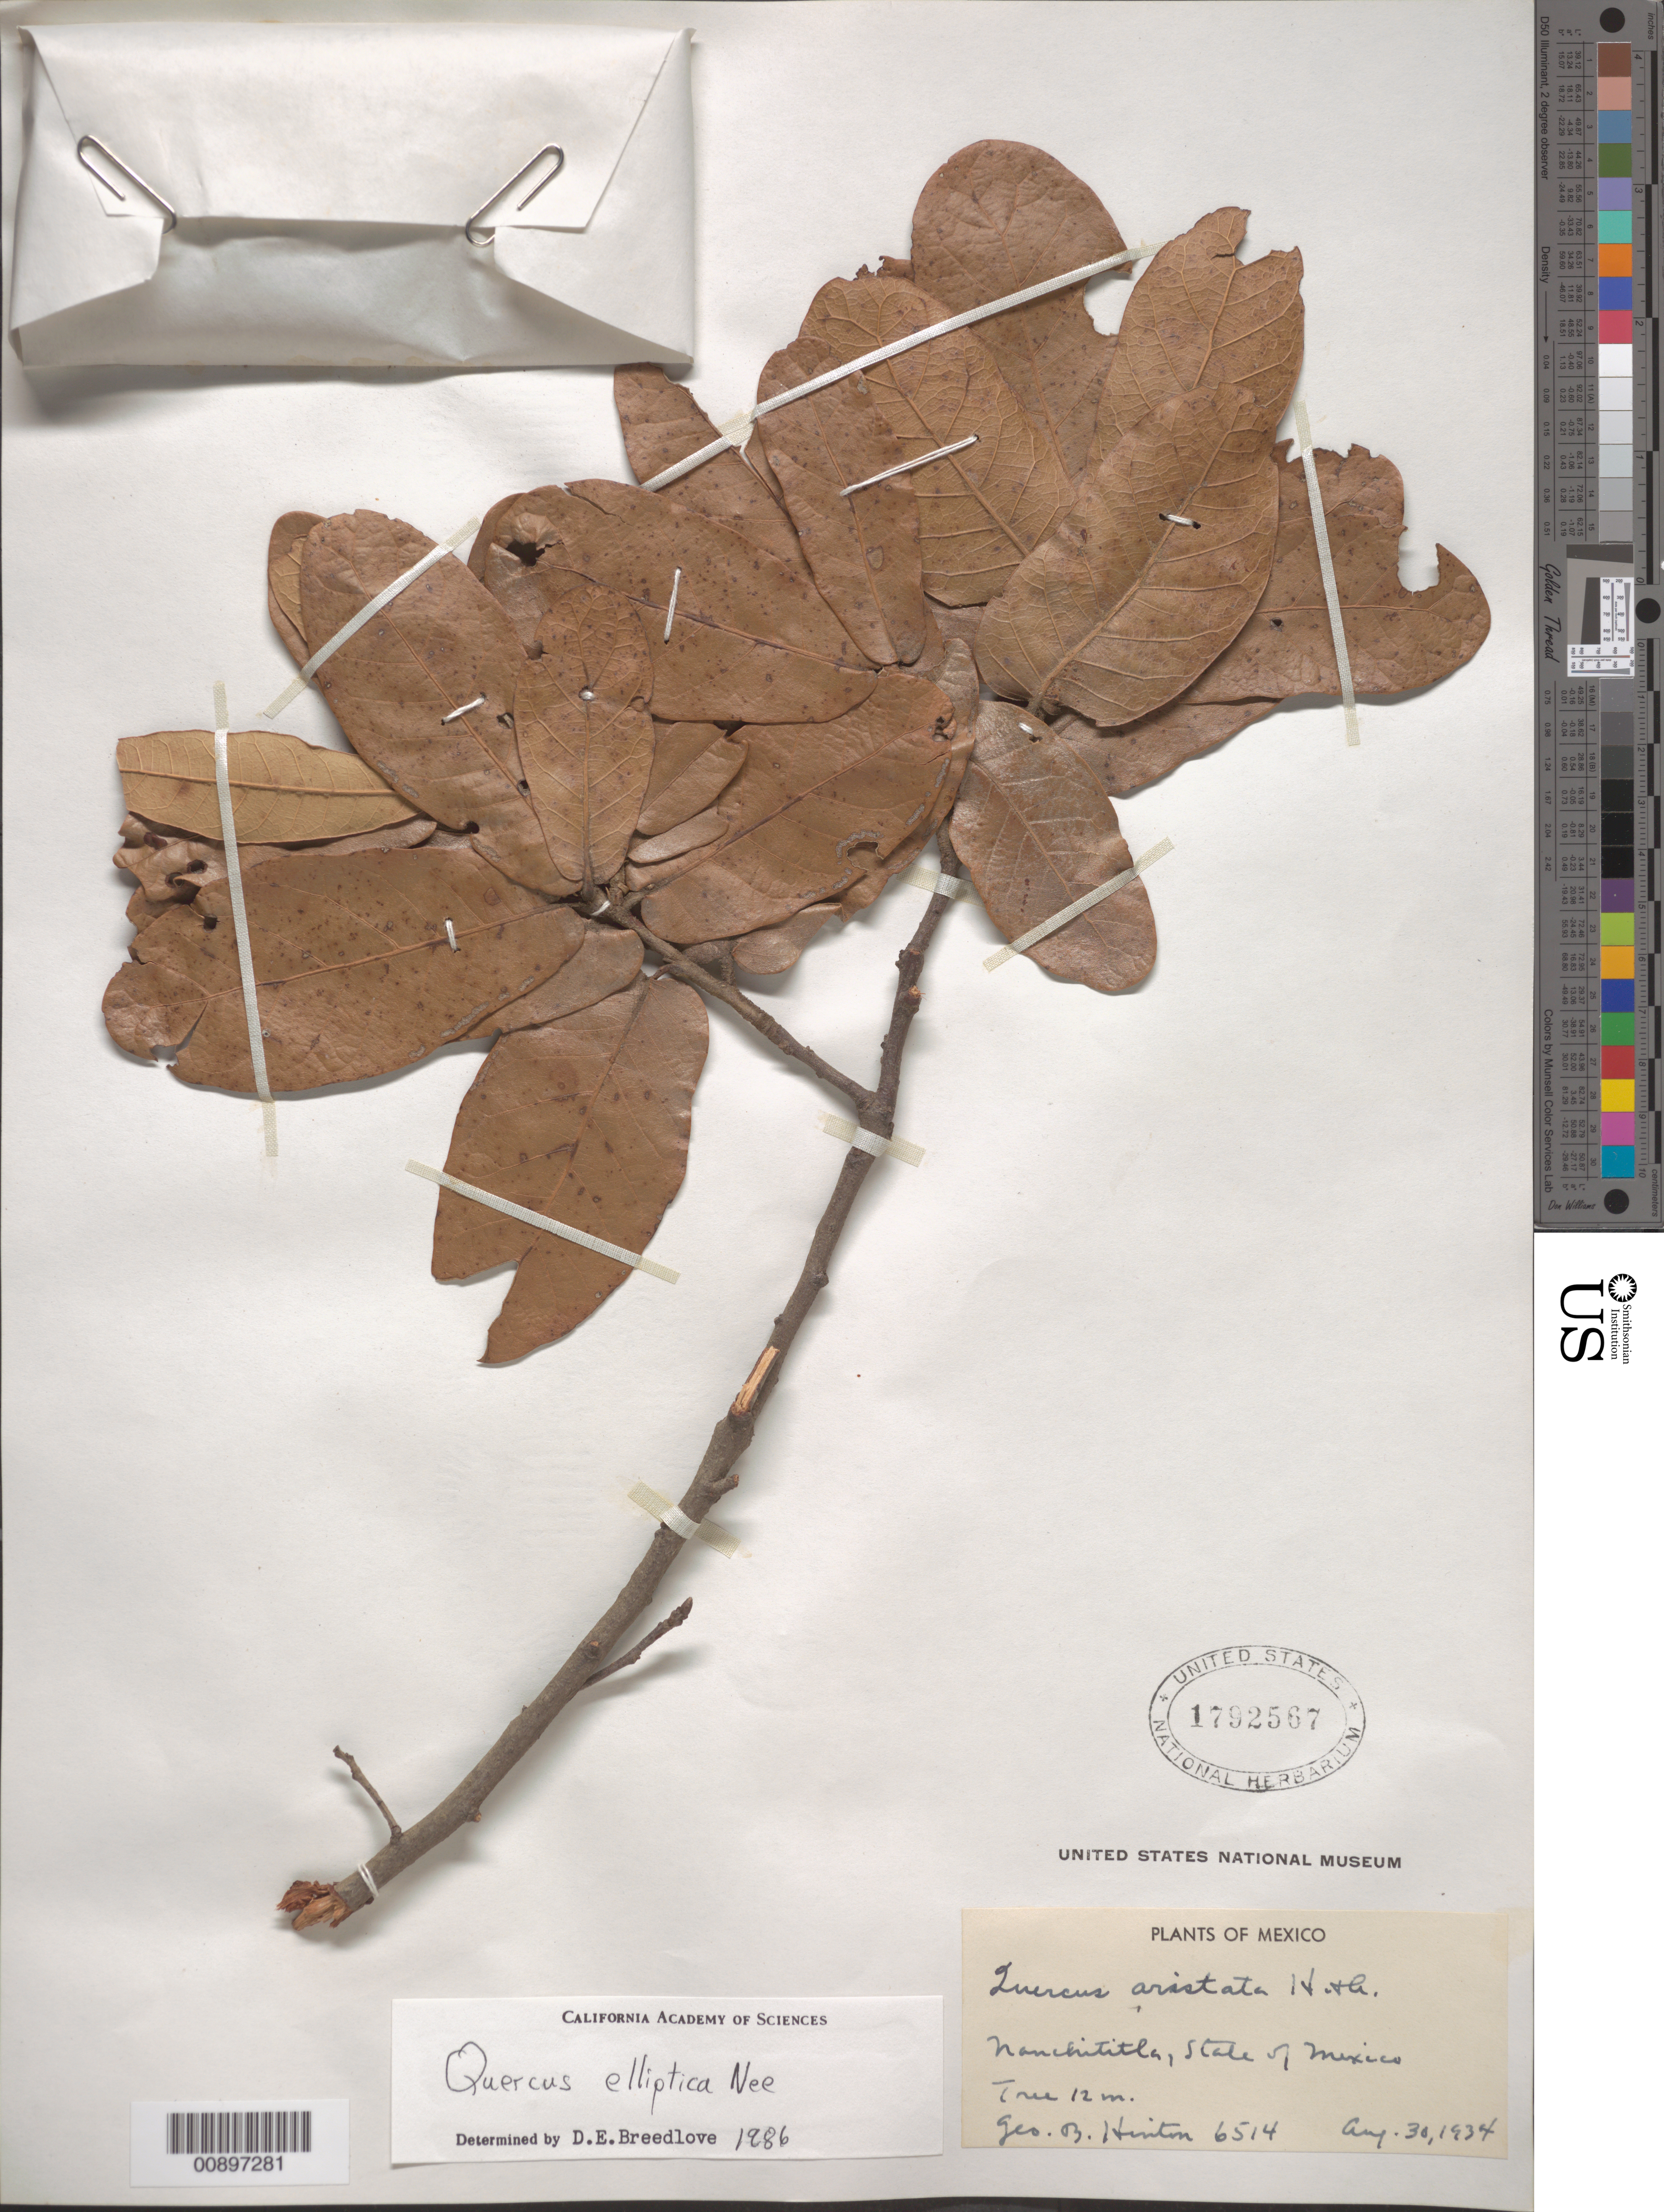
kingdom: Plantae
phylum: Tracheophyta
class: Magnoliopsida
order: Fagales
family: Fagaceae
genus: Quercus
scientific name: Quercus elliptica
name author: Née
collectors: G. B. Hinton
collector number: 6514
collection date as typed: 30 Aug 1934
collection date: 1934-08-30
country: Mexico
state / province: México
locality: Nanchititla, State of Mexico.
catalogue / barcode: US 1792567